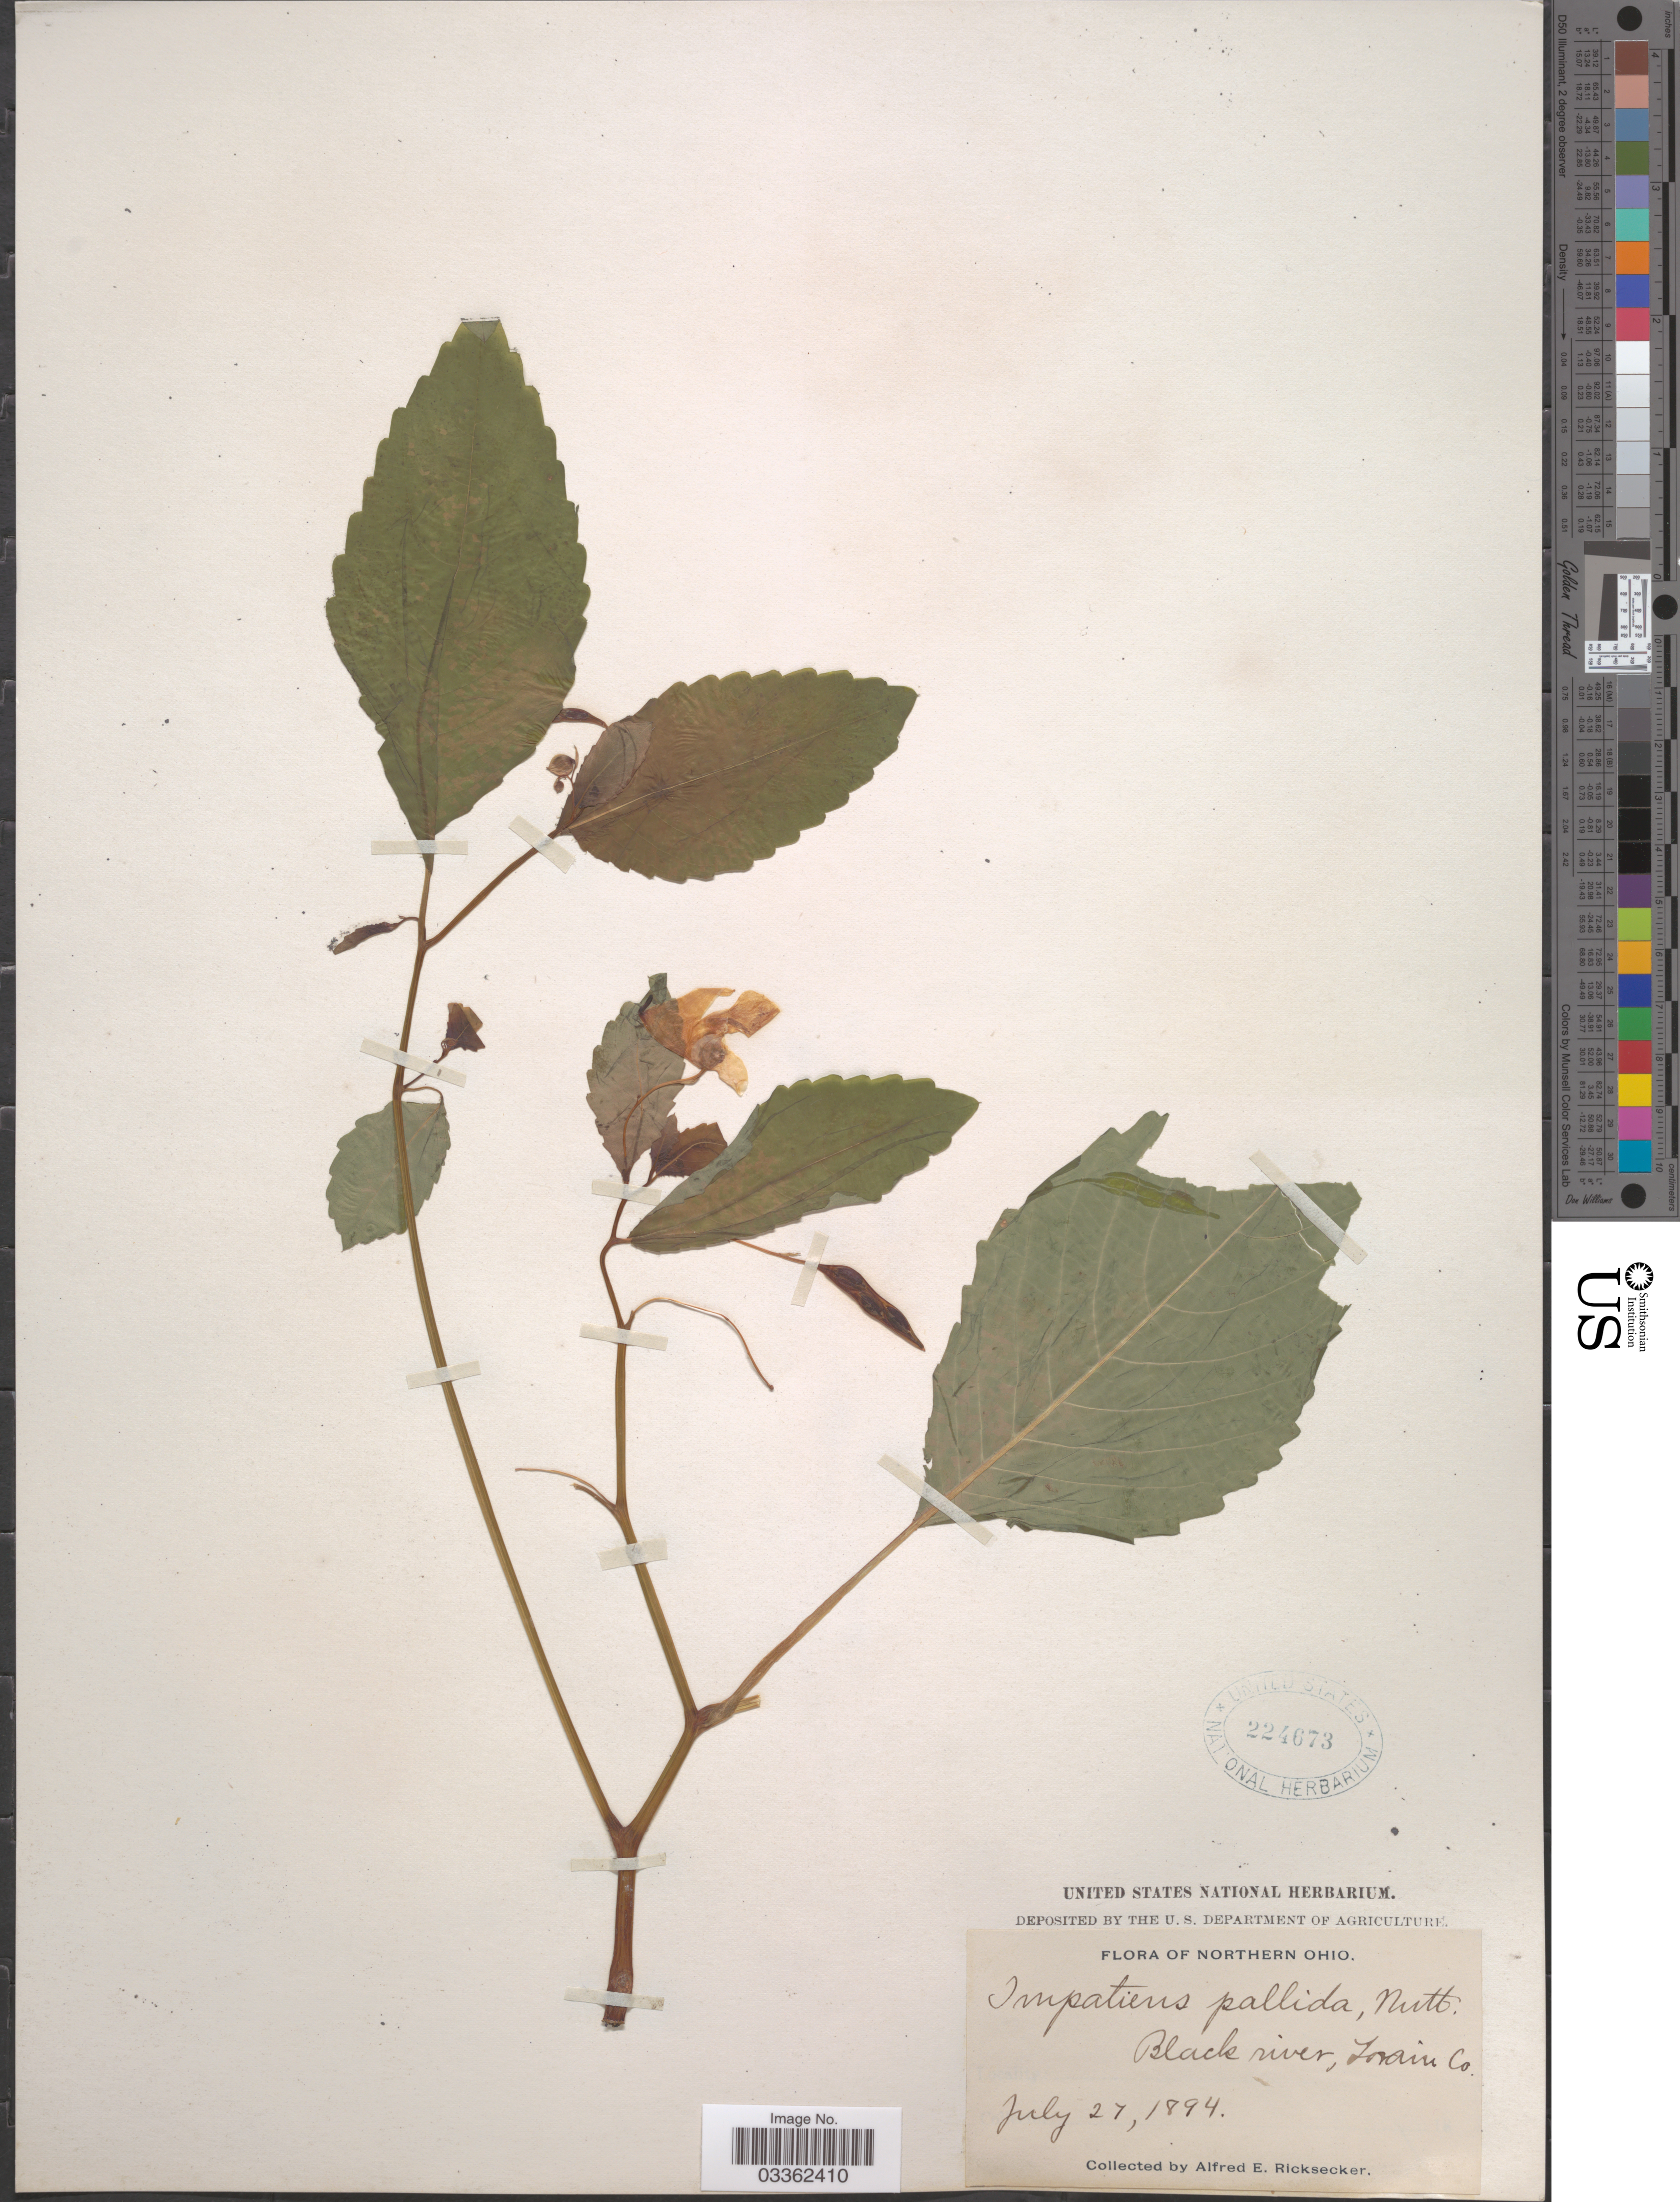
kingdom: Plantae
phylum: Tracheophyta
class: Magnoliopsida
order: Ericales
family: Balsaminaceae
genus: Impatiens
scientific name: Impatiens pallida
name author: Nutt.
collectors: A. E. Ricksecker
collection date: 1894-07-27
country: United States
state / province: Ohio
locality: Northern Ohio. Black river, Lorain Co.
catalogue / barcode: US 224673